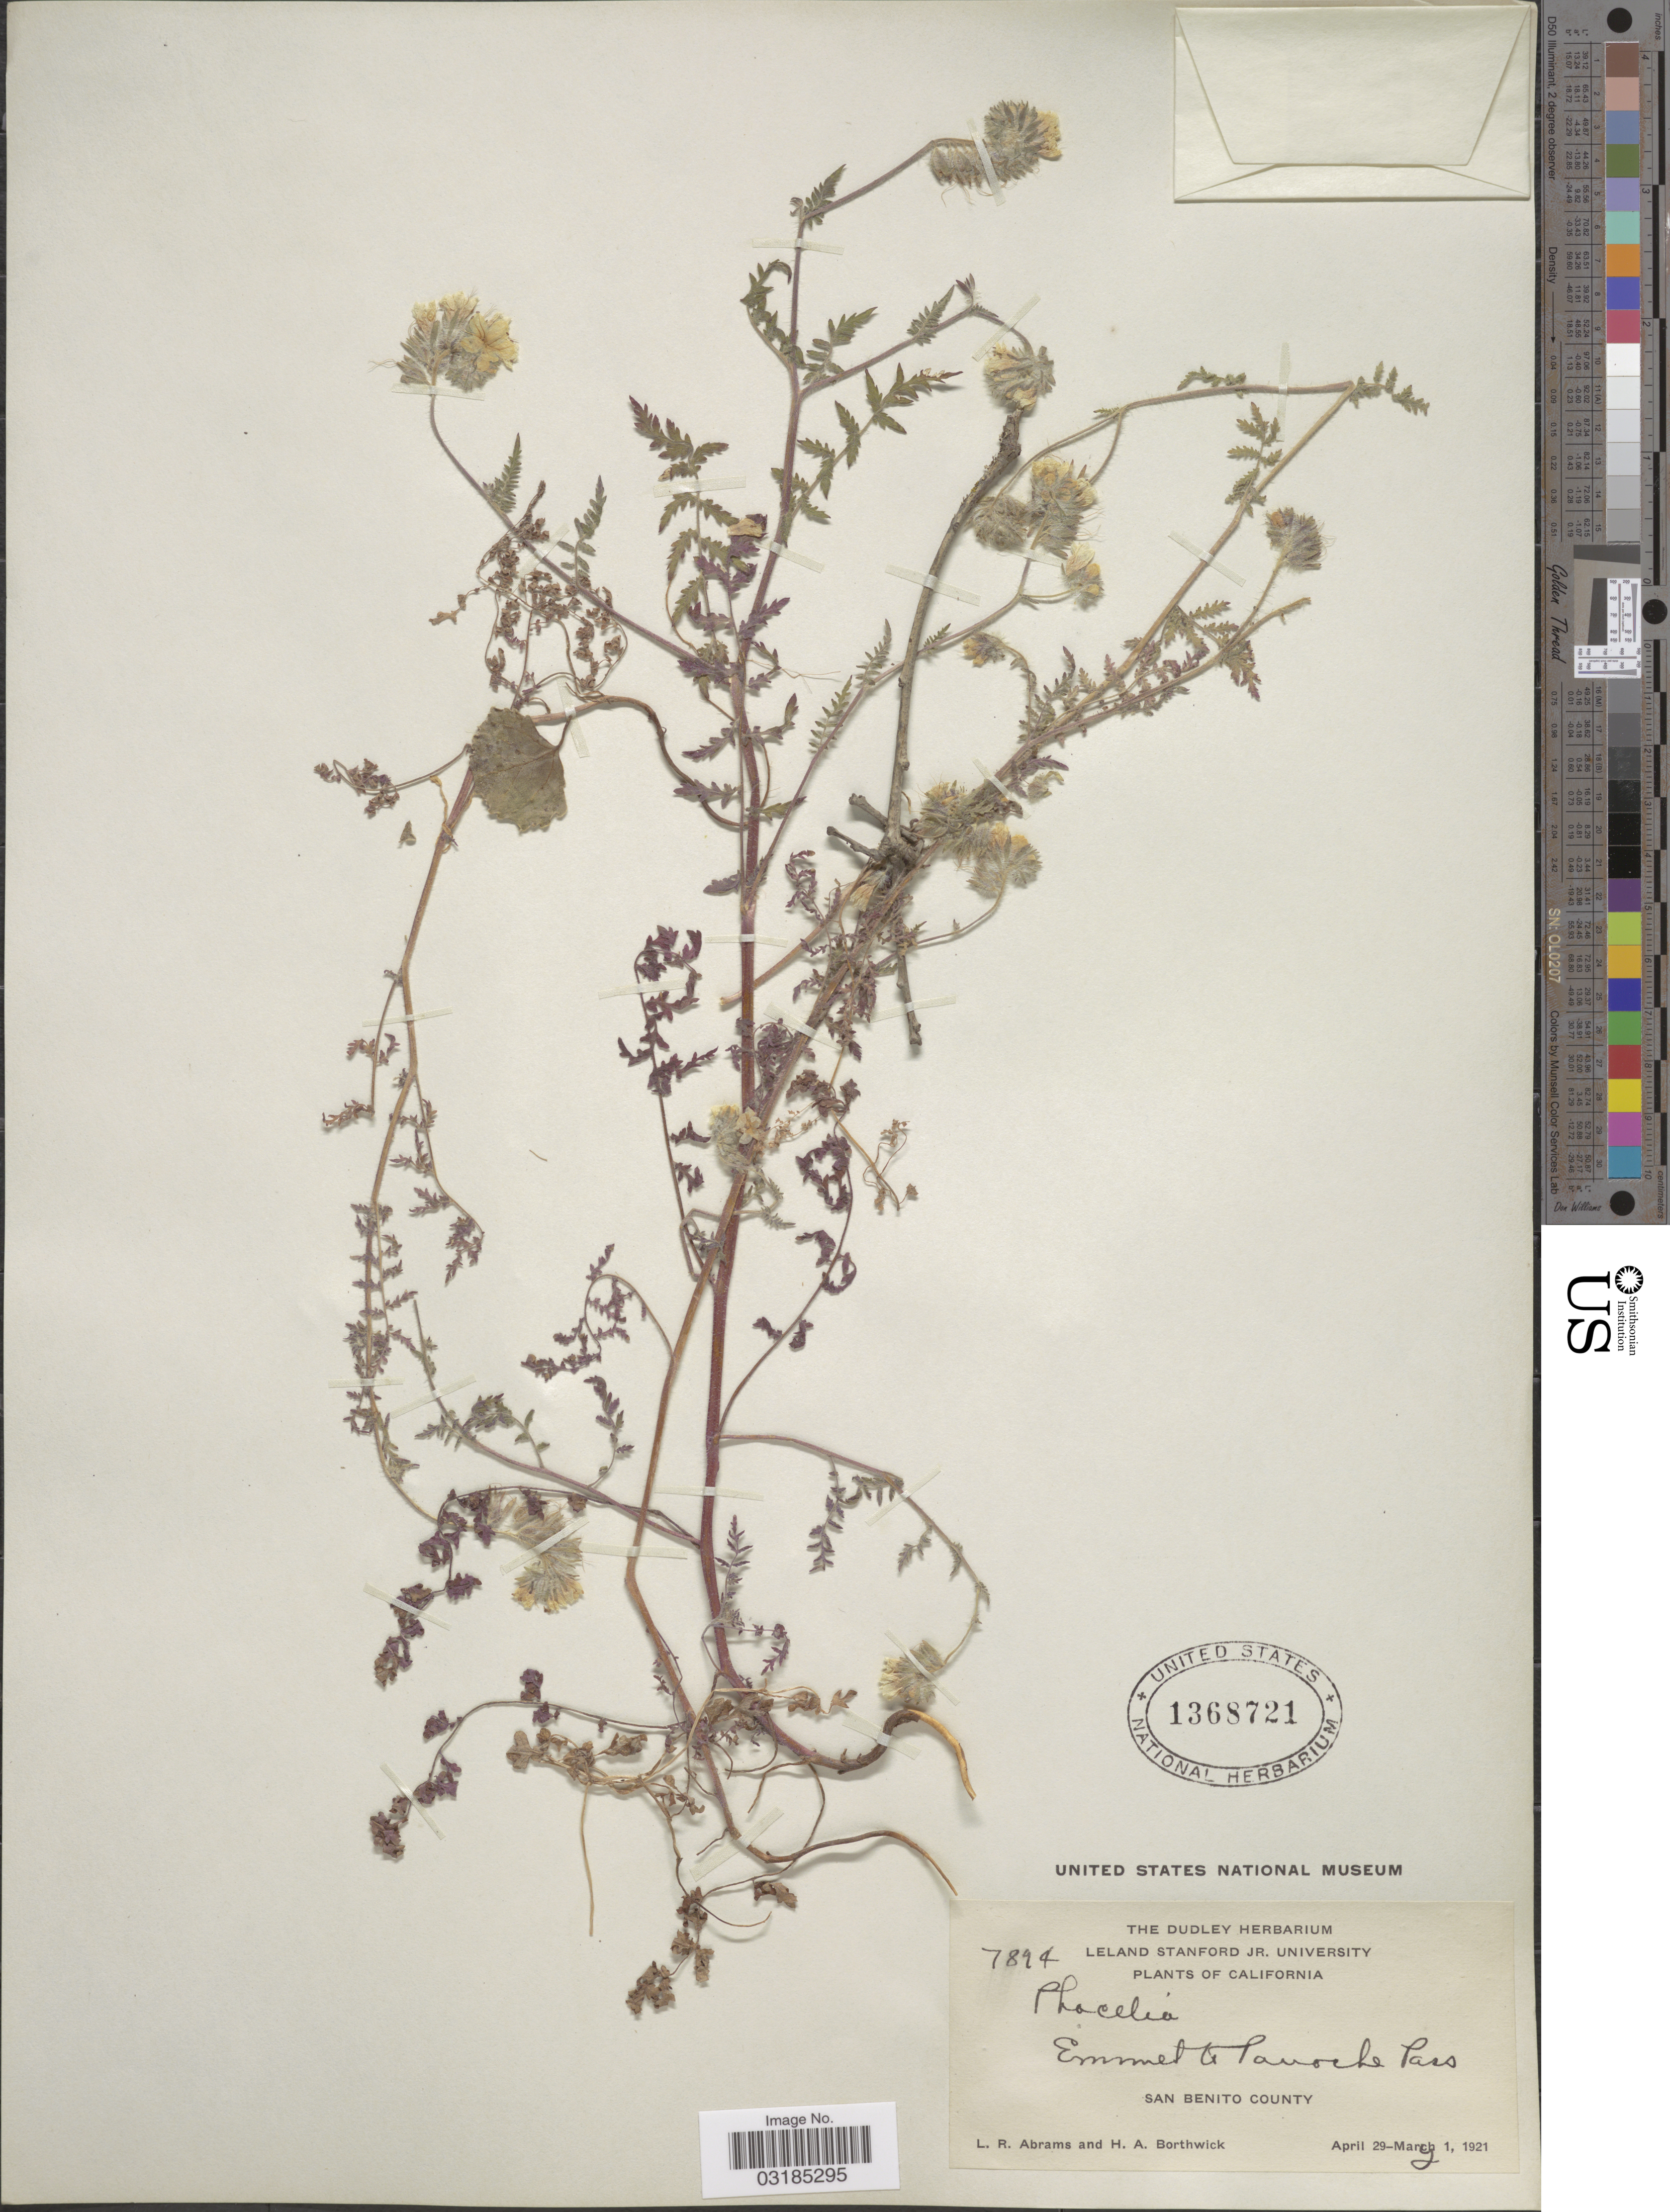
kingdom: Plantae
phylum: Tracheophyta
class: Magnoliopsida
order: Boraginales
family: Hydrophyllaceae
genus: Phacelia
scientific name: Phacelia distans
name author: Benth.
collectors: L. Abrams & H. Borthwick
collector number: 7894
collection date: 1921-04-29/1921-05-01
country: United States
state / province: California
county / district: San Benito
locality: Emmet to Panoche Pass. San Benito County.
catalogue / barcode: US 1368721